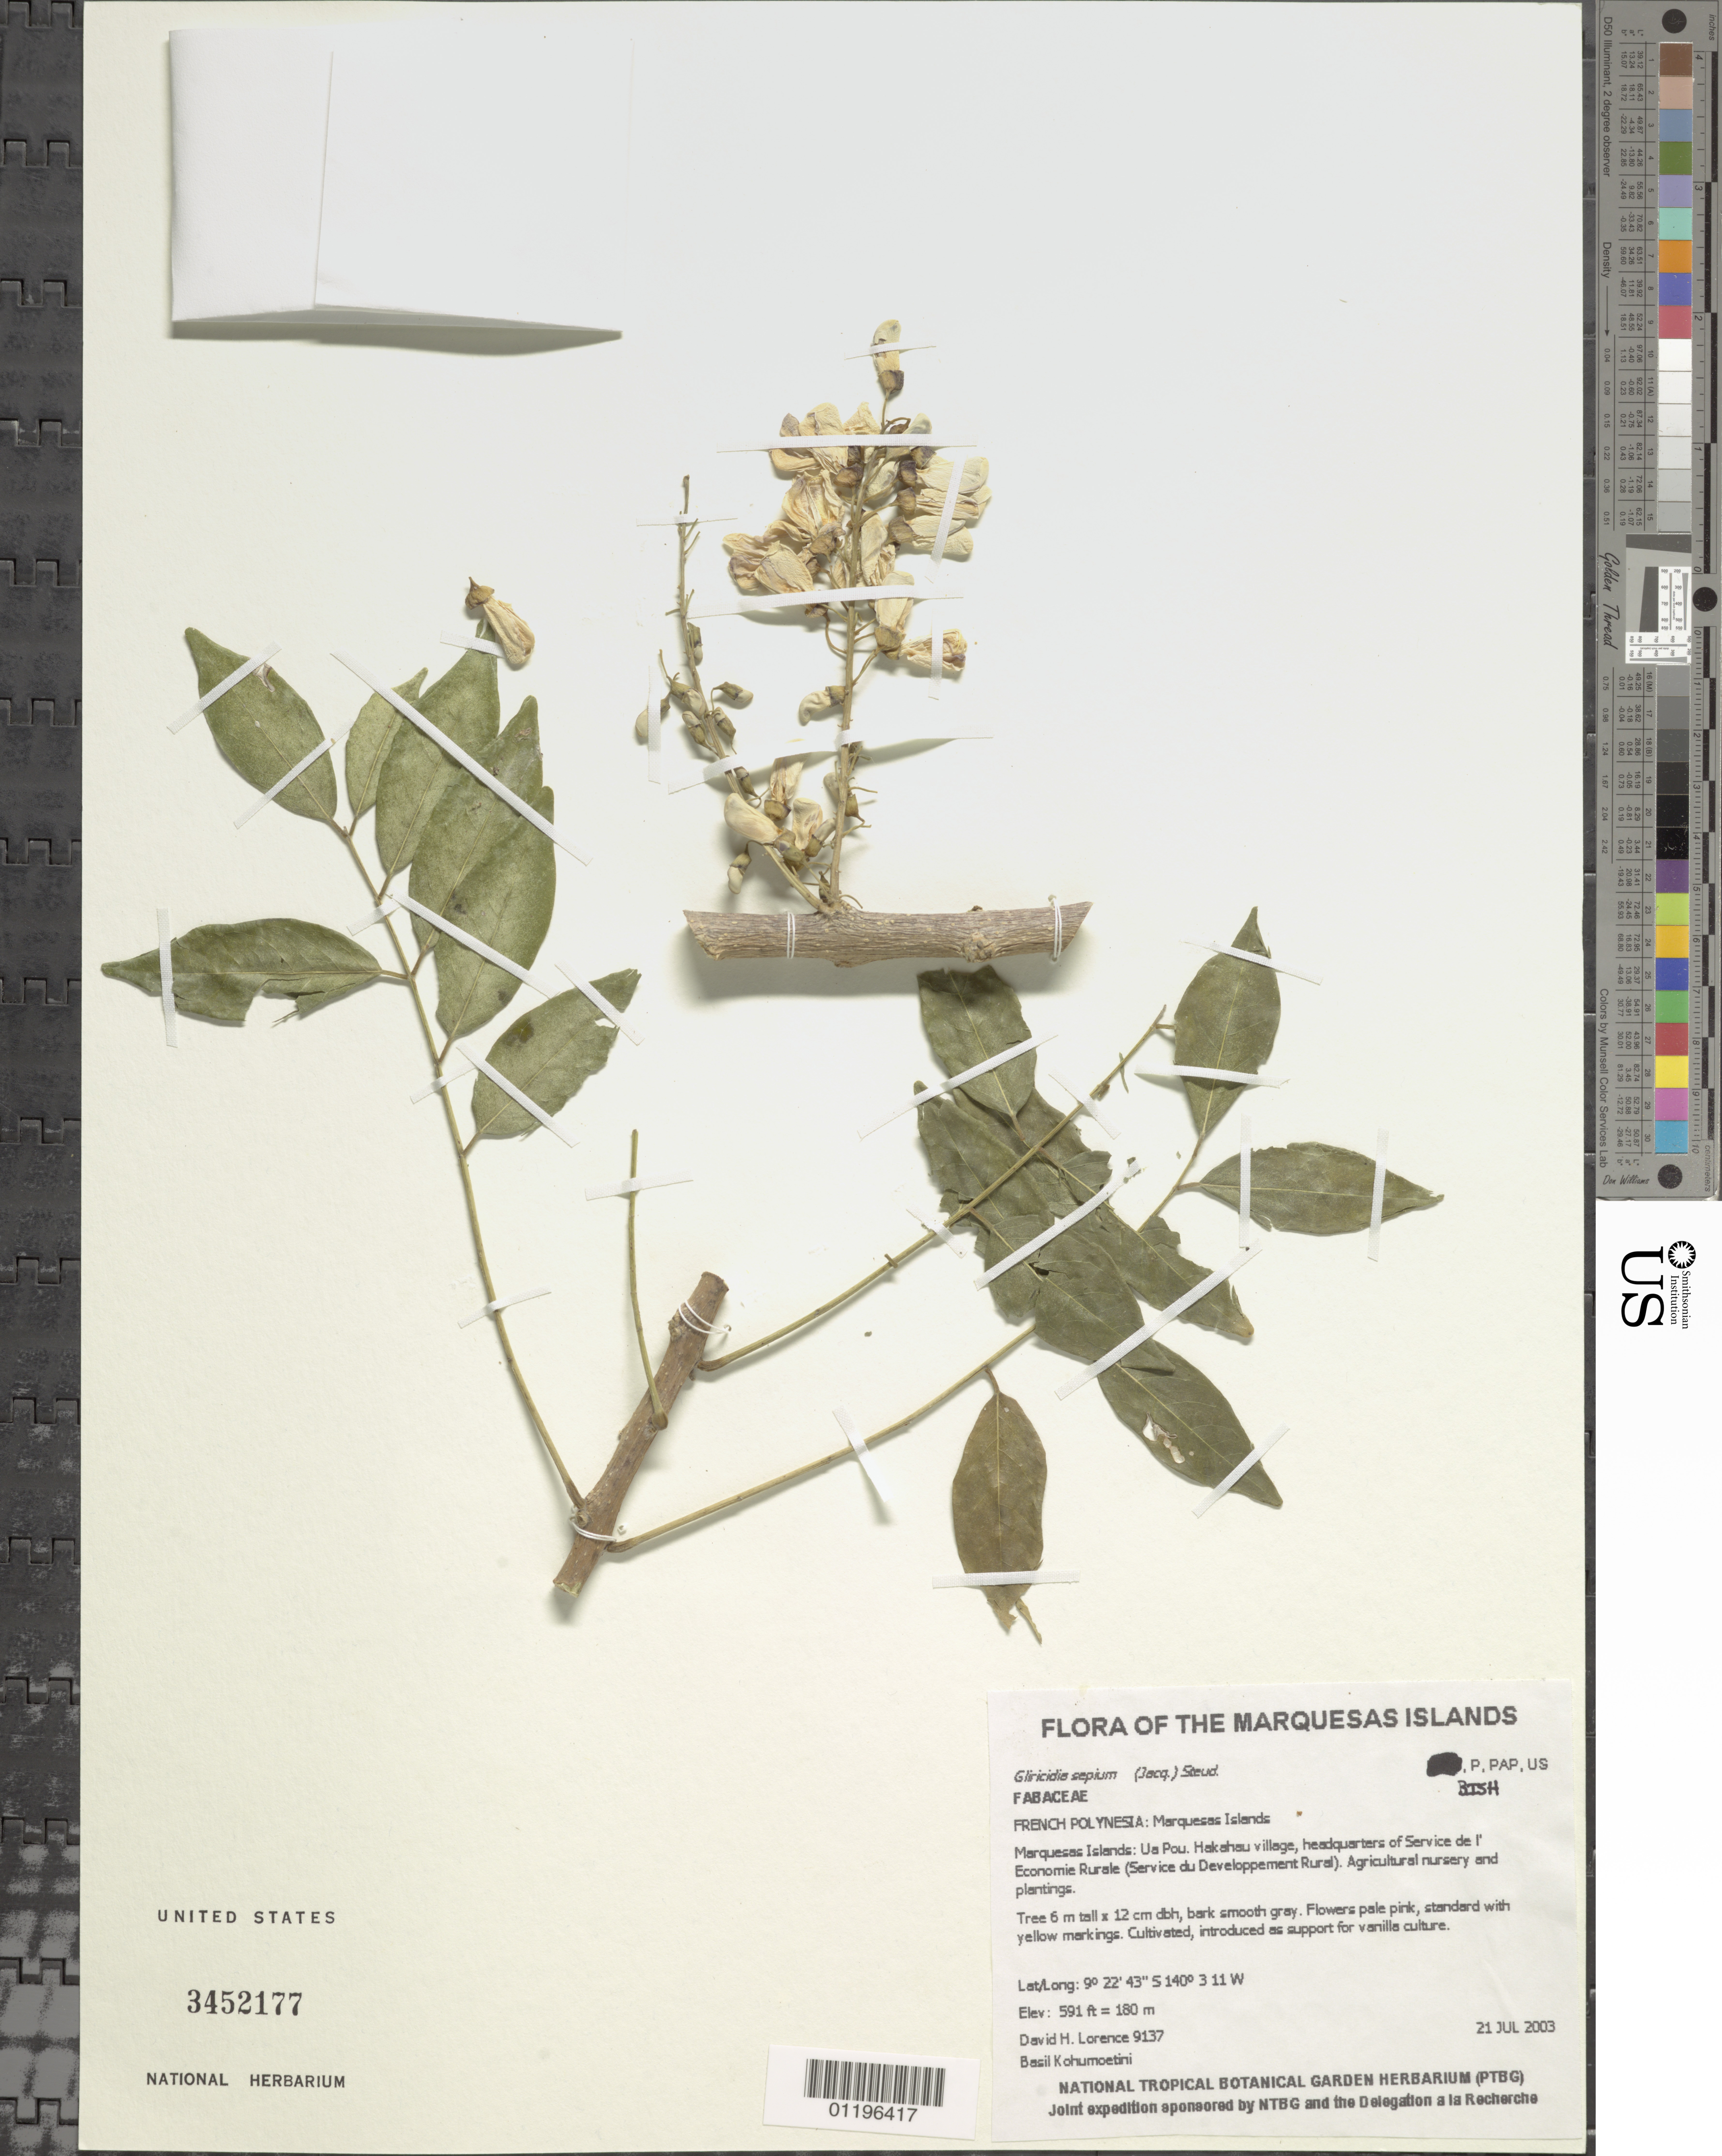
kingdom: Plantae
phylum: Tracheophyta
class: Magnoliopsida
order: Fabales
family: Fabaceae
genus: Gliricidia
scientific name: Gliricidia sepium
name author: (Jacq.) Kunth ex Walp.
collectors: D. Lorence & B. Kohumoetini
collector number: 9137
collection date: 2003-07-21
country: French Polynesia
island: Ua Pou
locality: Hakahau village, headquarters of Service de l'Economie (Service du Developpement Rural)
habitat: Agricultural nursery plantings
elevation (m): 180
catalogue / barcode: US 3452177